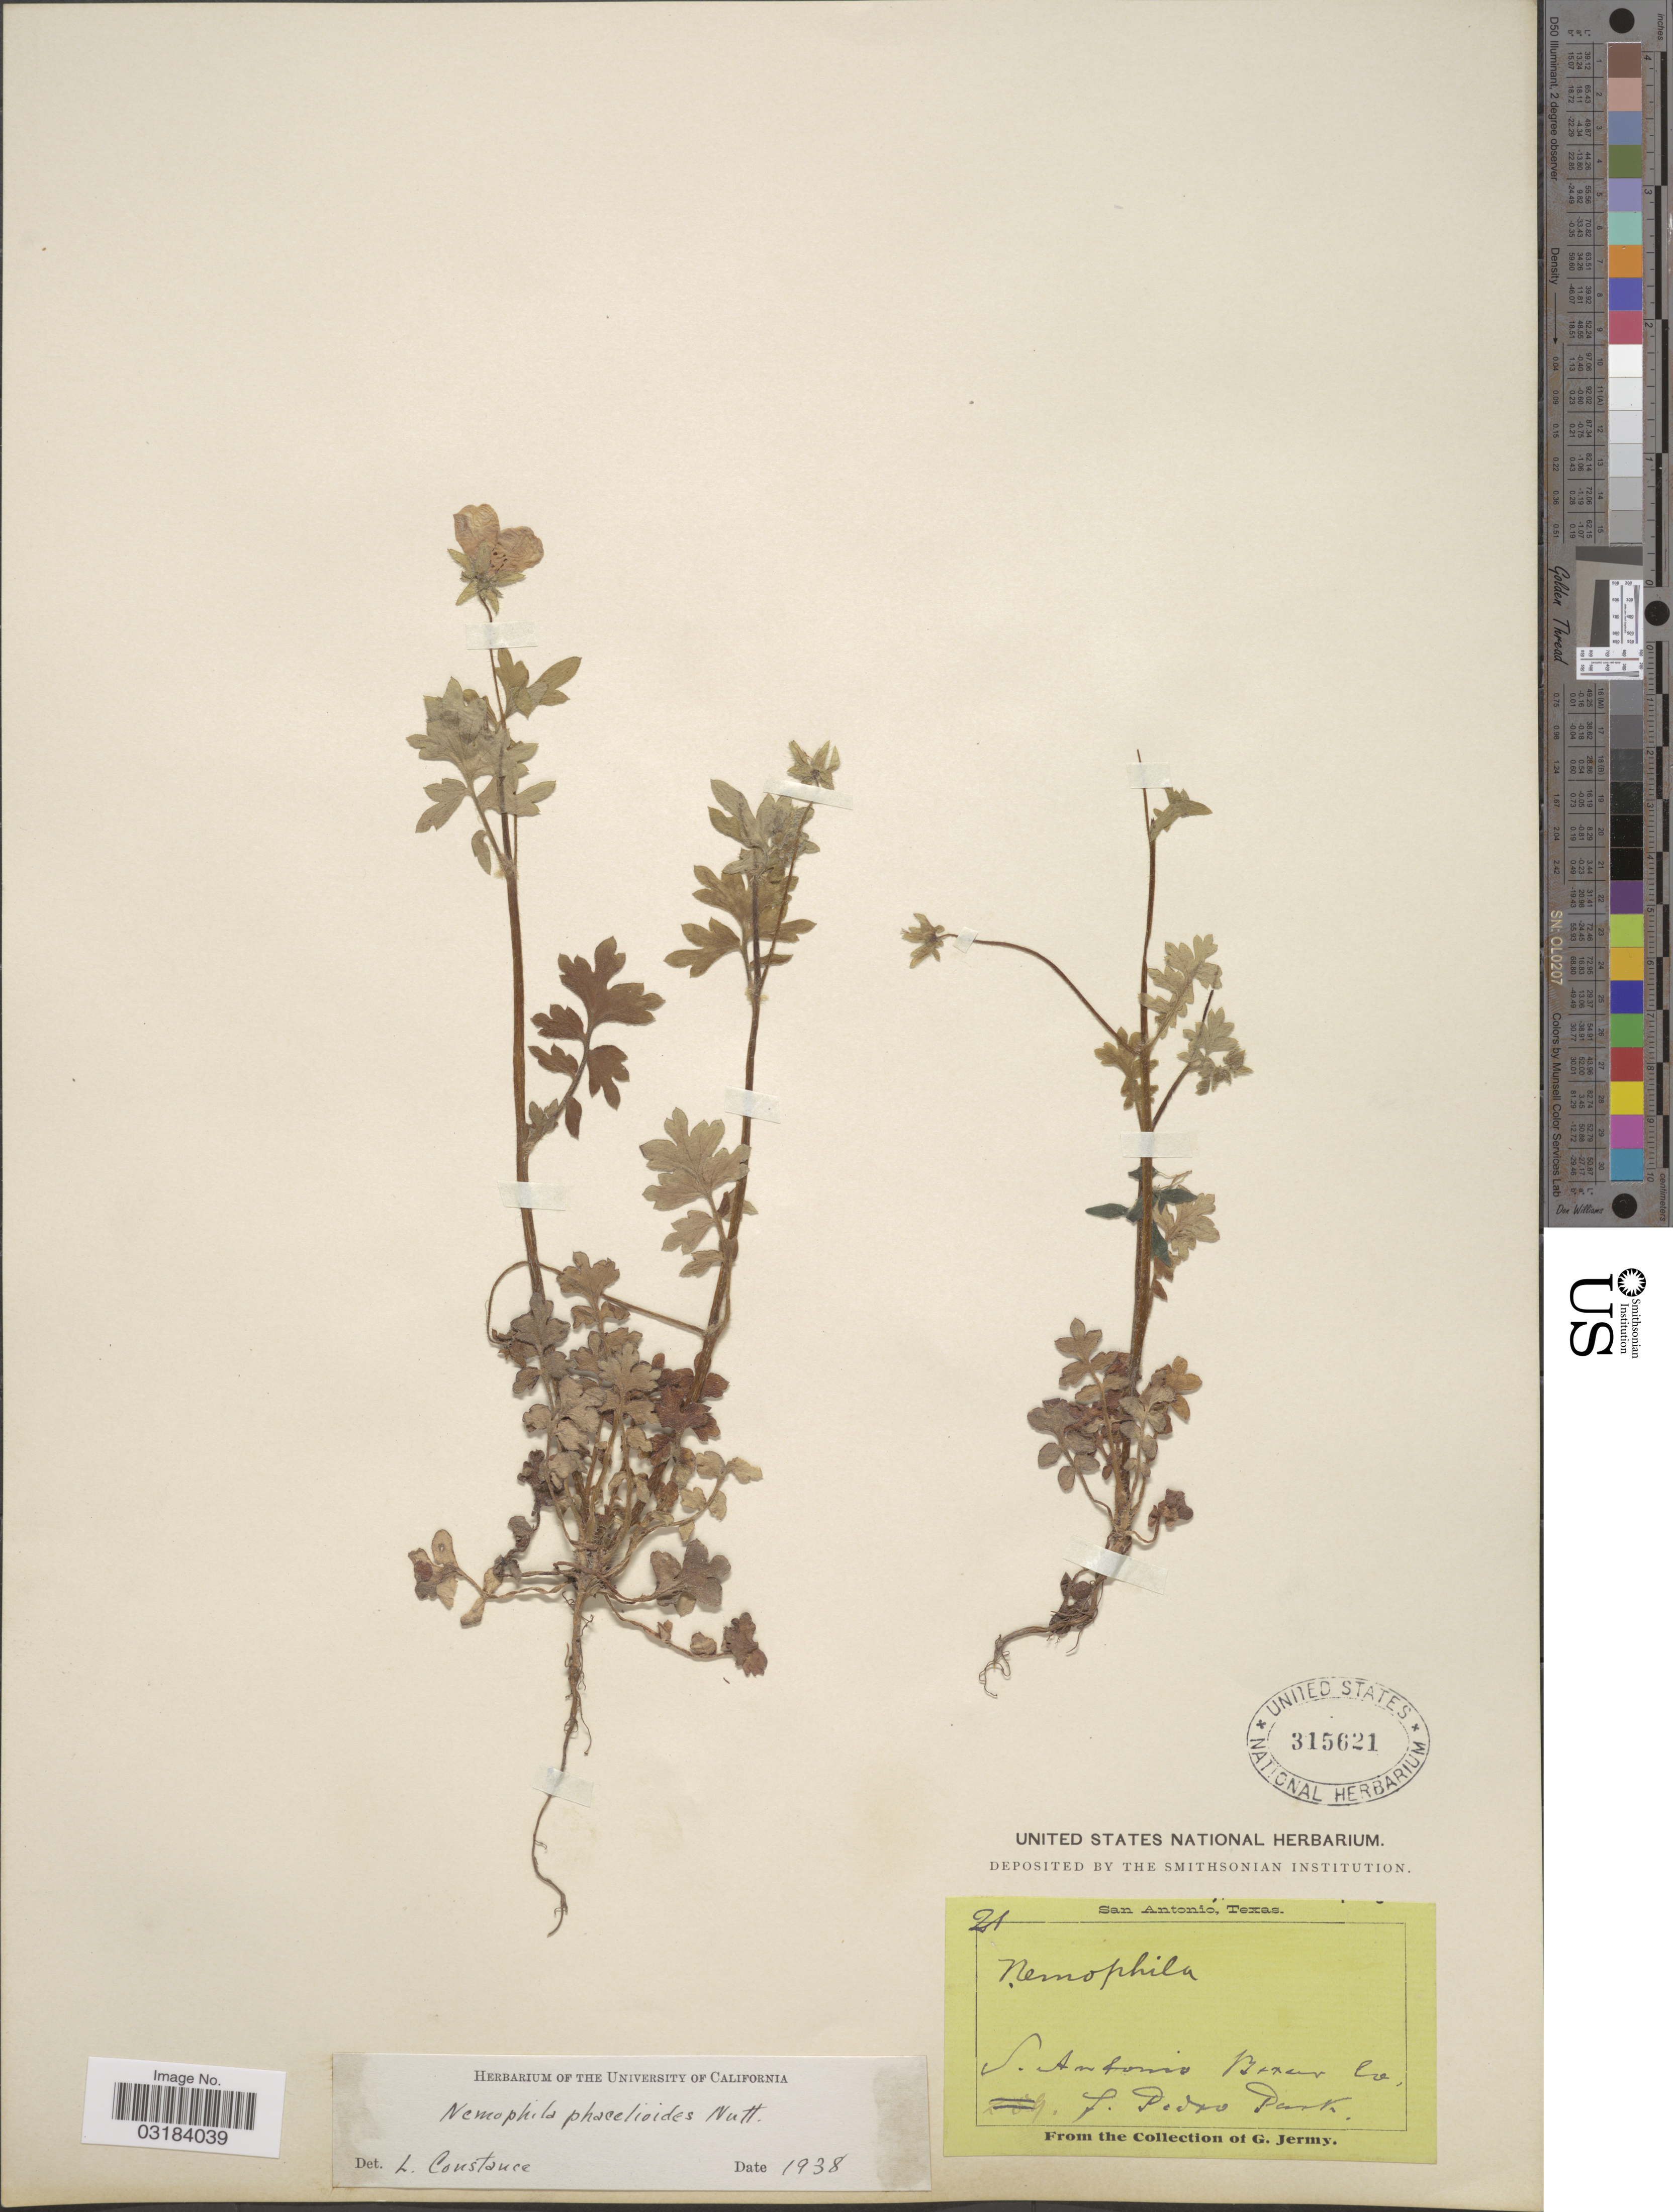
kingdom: Plantae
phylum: Tracheophyta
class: Magnoliopsida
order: Boraginales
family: Hydrophyllaceae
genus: Nemophila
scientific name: Nemophila phacelioides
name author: W.P.C. Barton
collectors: G. Jermy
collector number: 21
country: United States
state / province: Texas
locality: San Antonio, Bexar Co., S. Pedro Park.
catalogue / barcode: US 315621